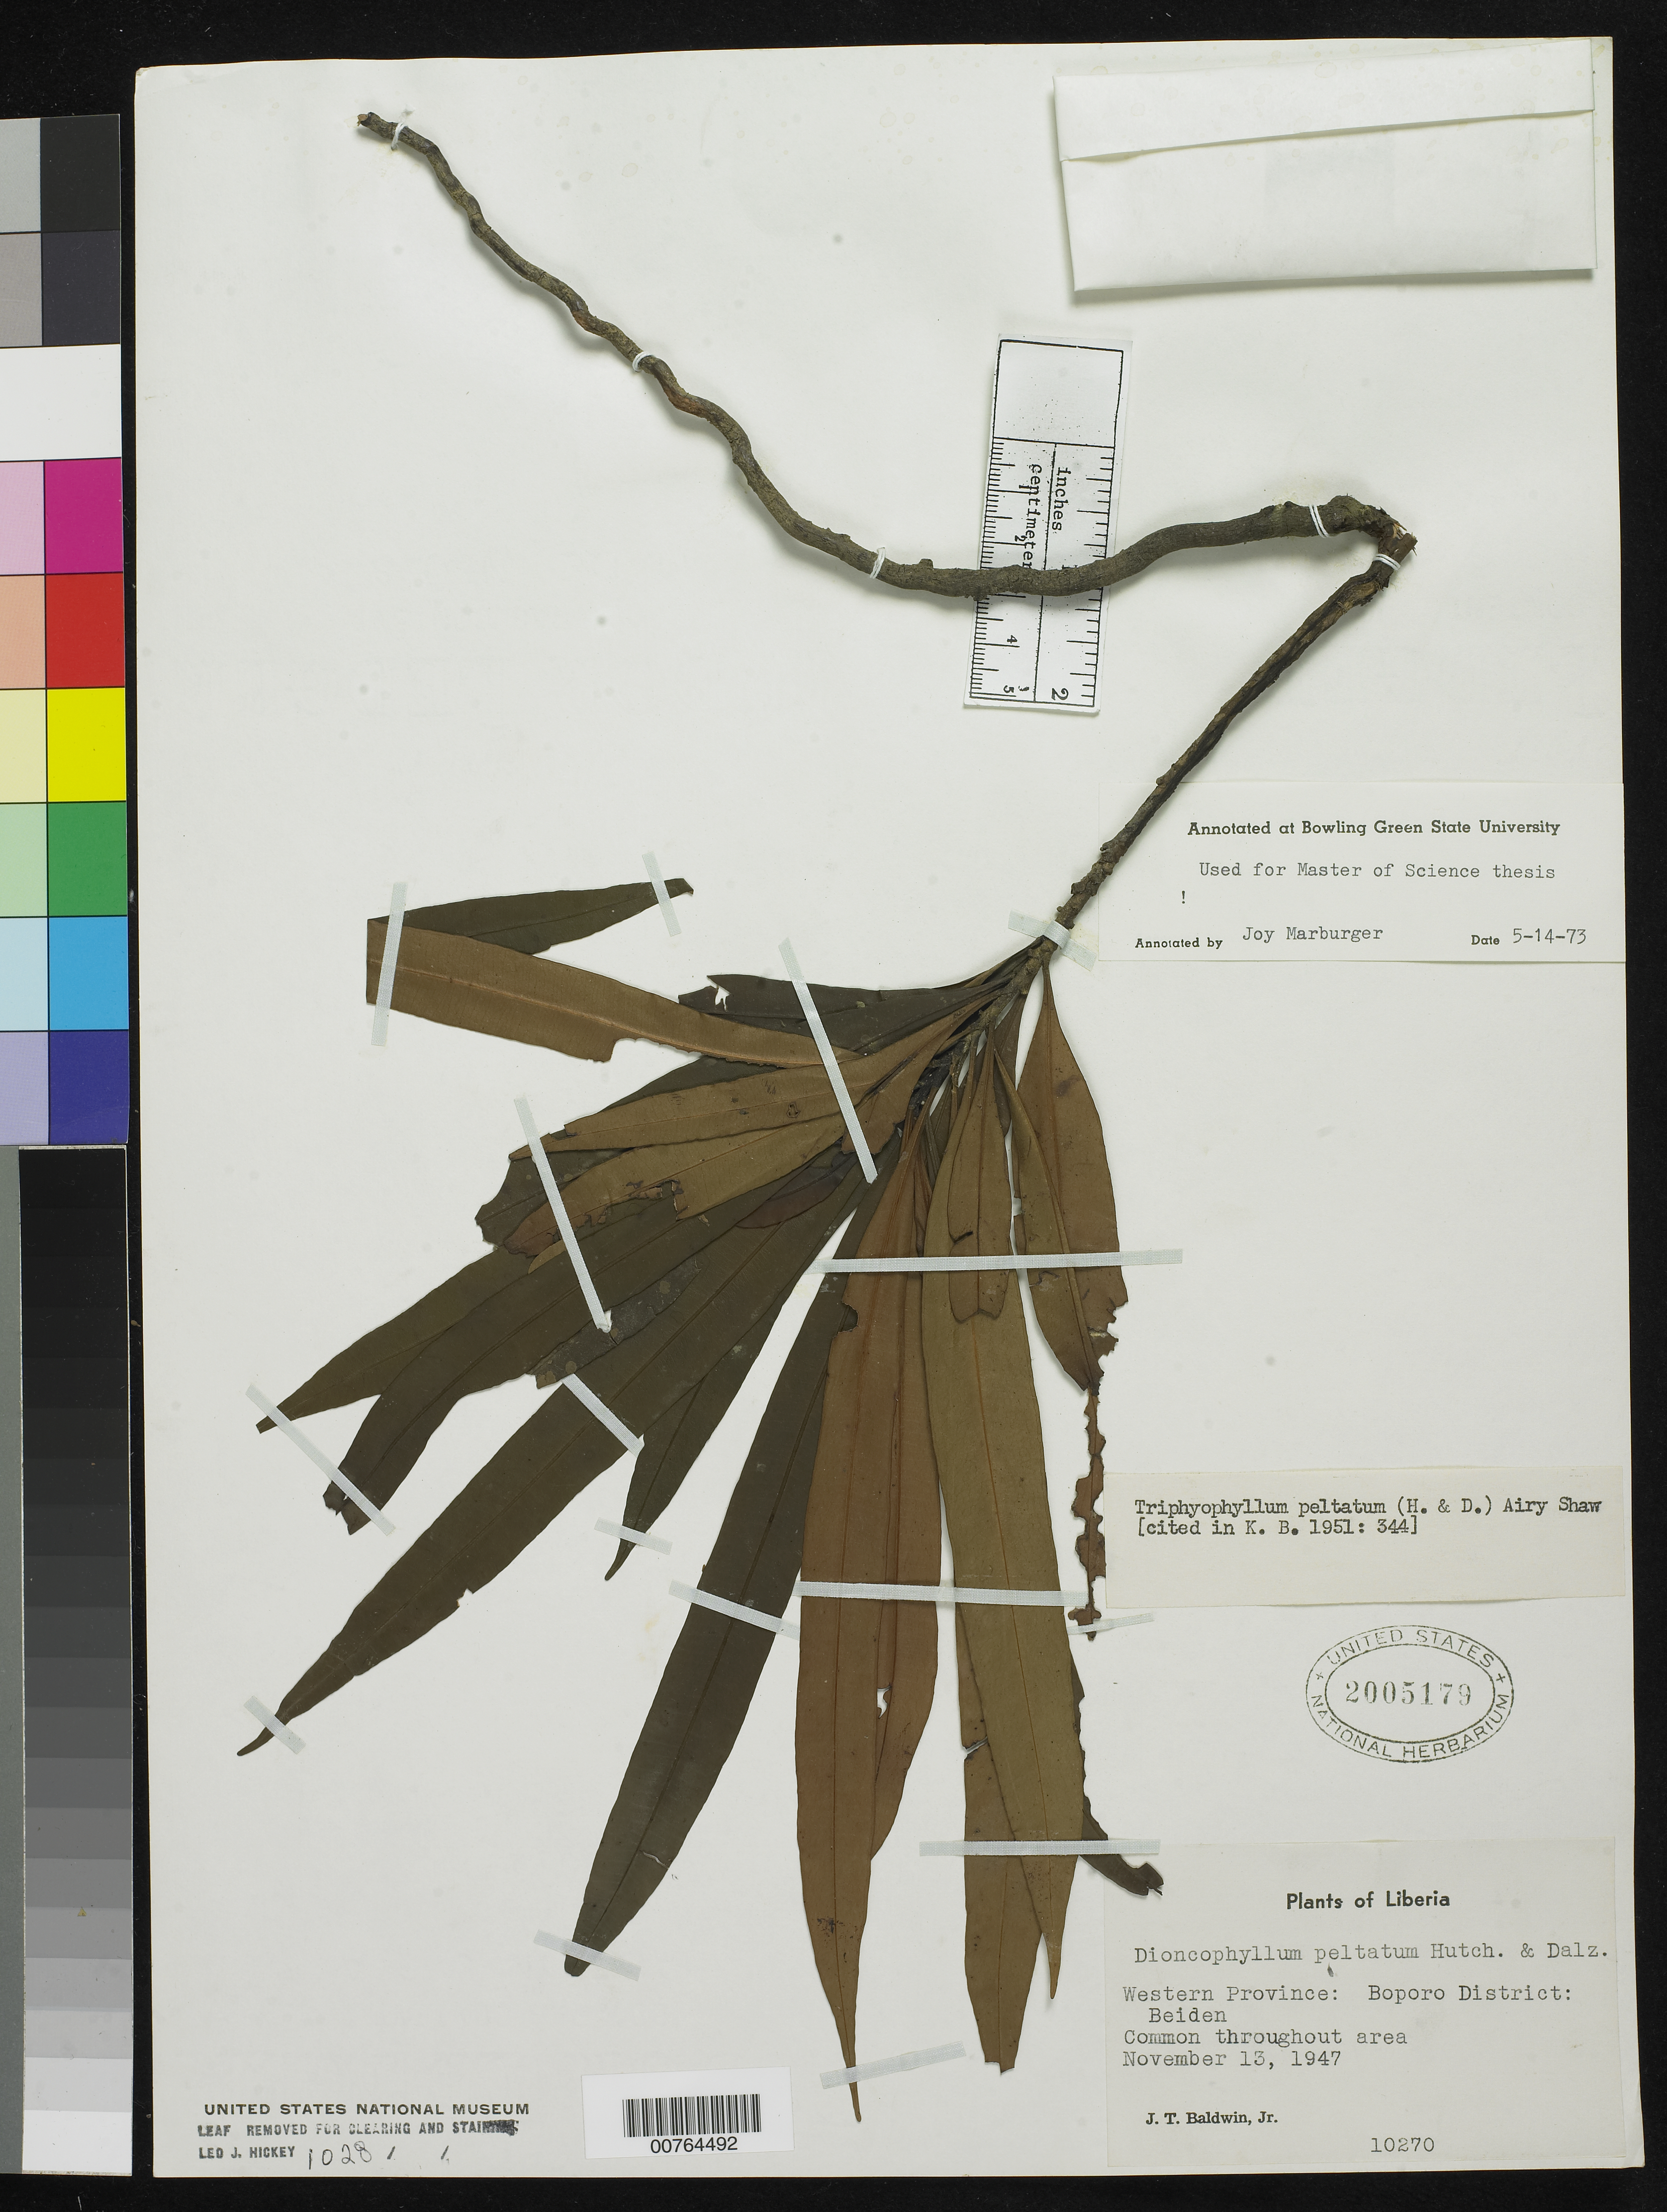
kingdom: Plantae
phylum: Tracheophyta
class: Magnoliopsida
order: Caryophyllales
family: Dioncophyllaceae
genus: Triphyophyllum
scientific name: Triphyophyllum peltatum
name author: (Hutch. & Dalziel) Airy Shaw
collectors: J. T. Baldwin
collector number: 10270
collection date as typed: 13 Nov 1947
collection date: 1947-11-13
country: Liberia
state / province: Gbarpolu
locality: Western Province: Boporo District, Beiden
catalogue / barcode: US 2005179